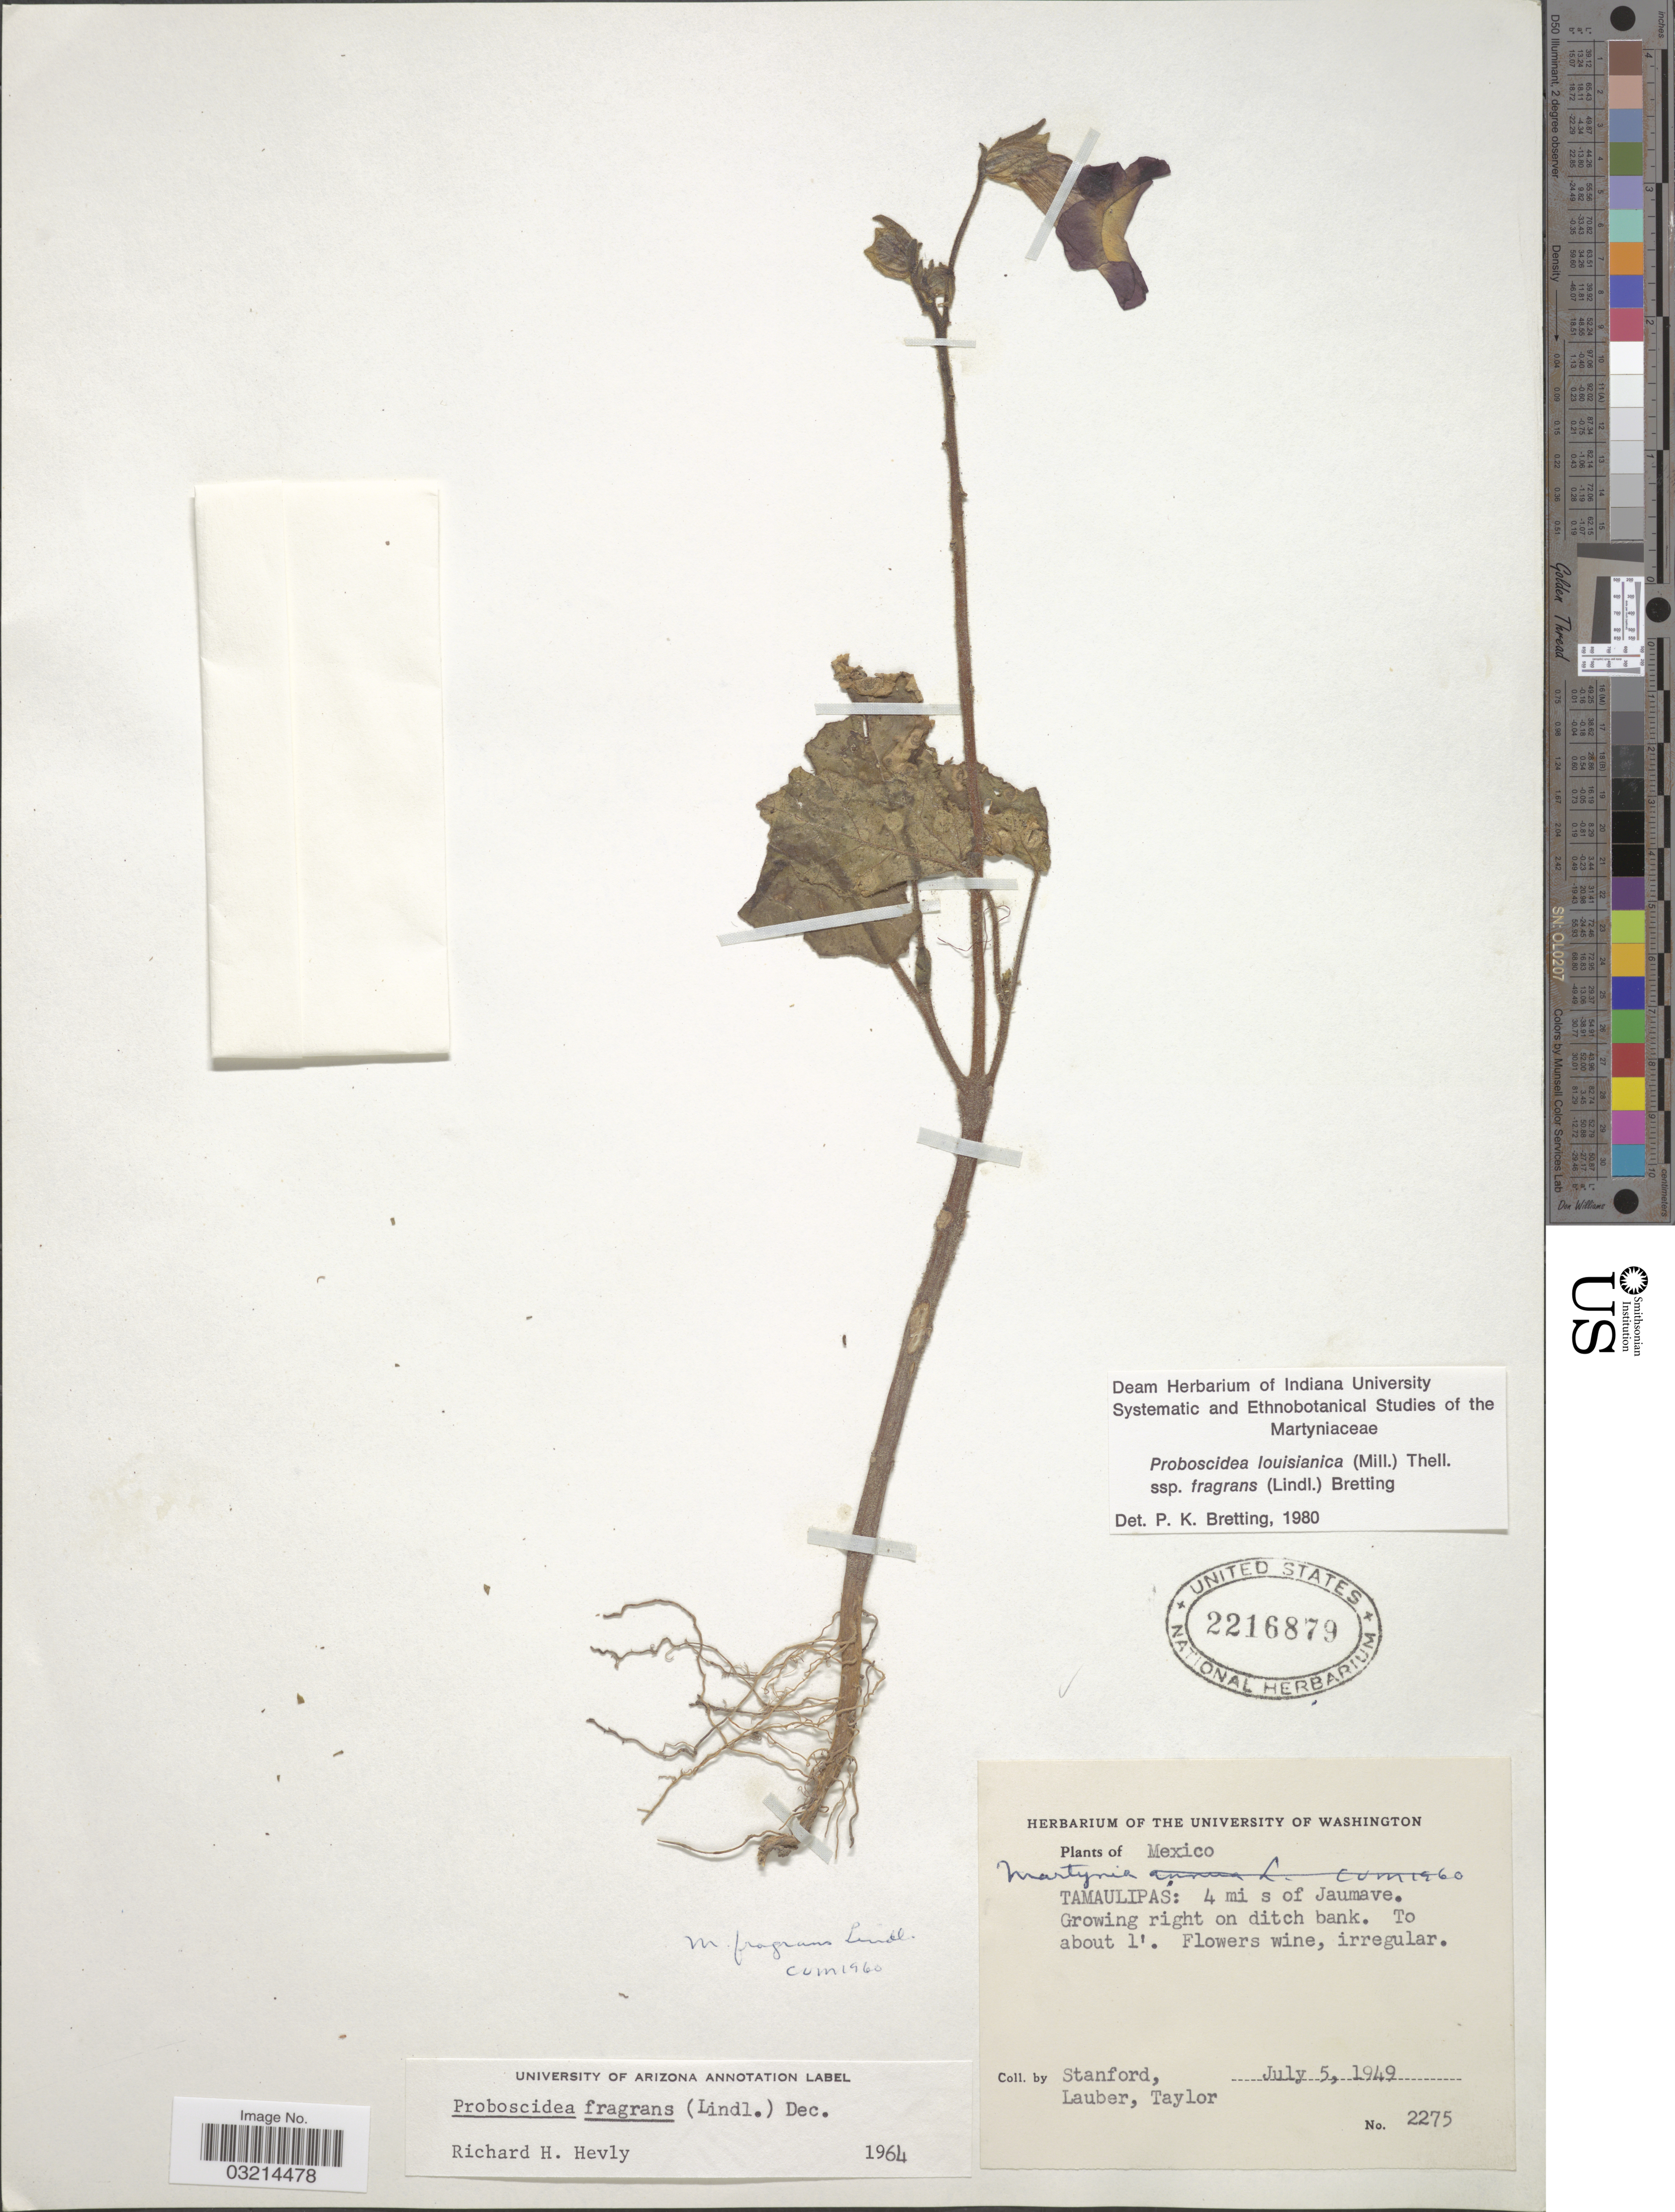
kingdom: Plantae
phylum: Tracheophyta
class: Magnoliopsida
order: Lamiales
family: Martyniaceae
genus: Proboscidea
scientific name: Proboscidea louisianica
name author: Thell.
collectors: -. Stanford, Lauber, -- & -- Taylor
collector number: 2275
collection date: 1949-07-05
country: Mexico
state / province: Tamaulipas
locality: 4 mi s of Jaumave.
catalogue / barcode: US 2216879